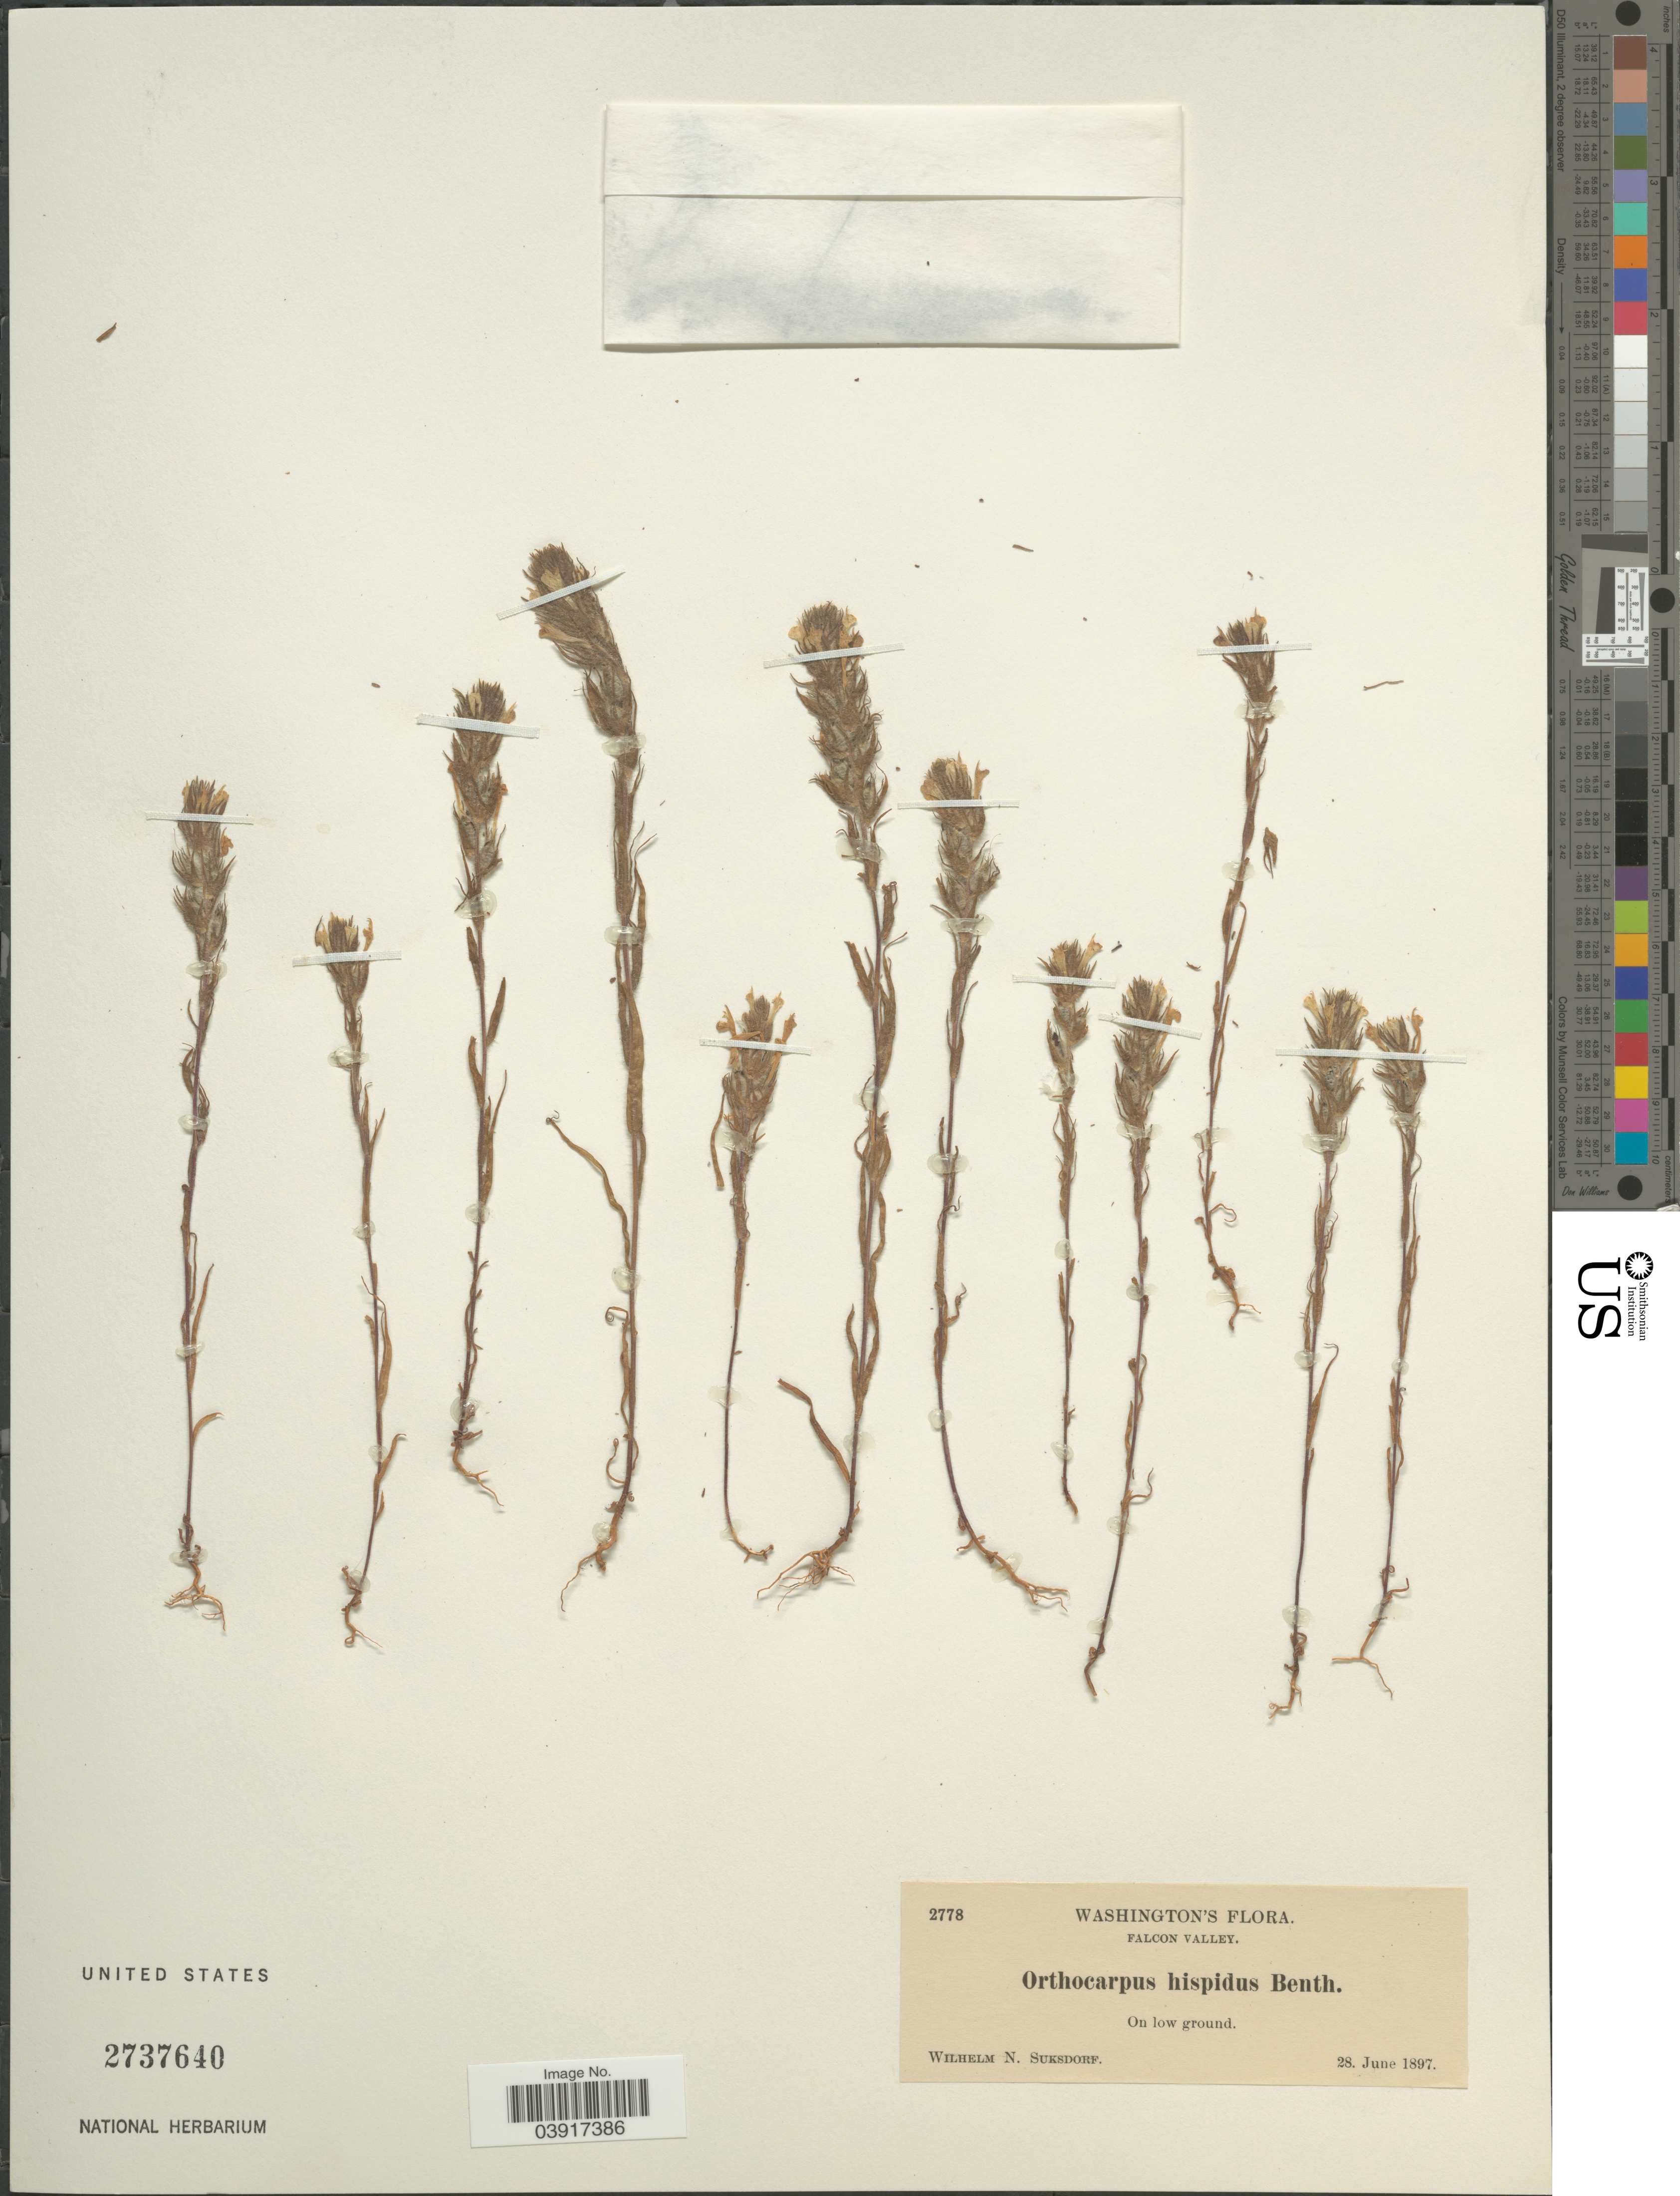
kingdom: Plantae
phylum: Tracheophyta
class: Magnoliopsida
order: Lamiales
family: Orobanchaceae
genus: Orthocarpus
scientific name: Orthocarpus hispidus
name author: Benth.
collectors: W. N. Suksdorf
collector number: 2778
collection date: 1897-06-28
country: United States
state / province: Washington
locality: Falcon Valley.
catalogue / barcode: US 2737640